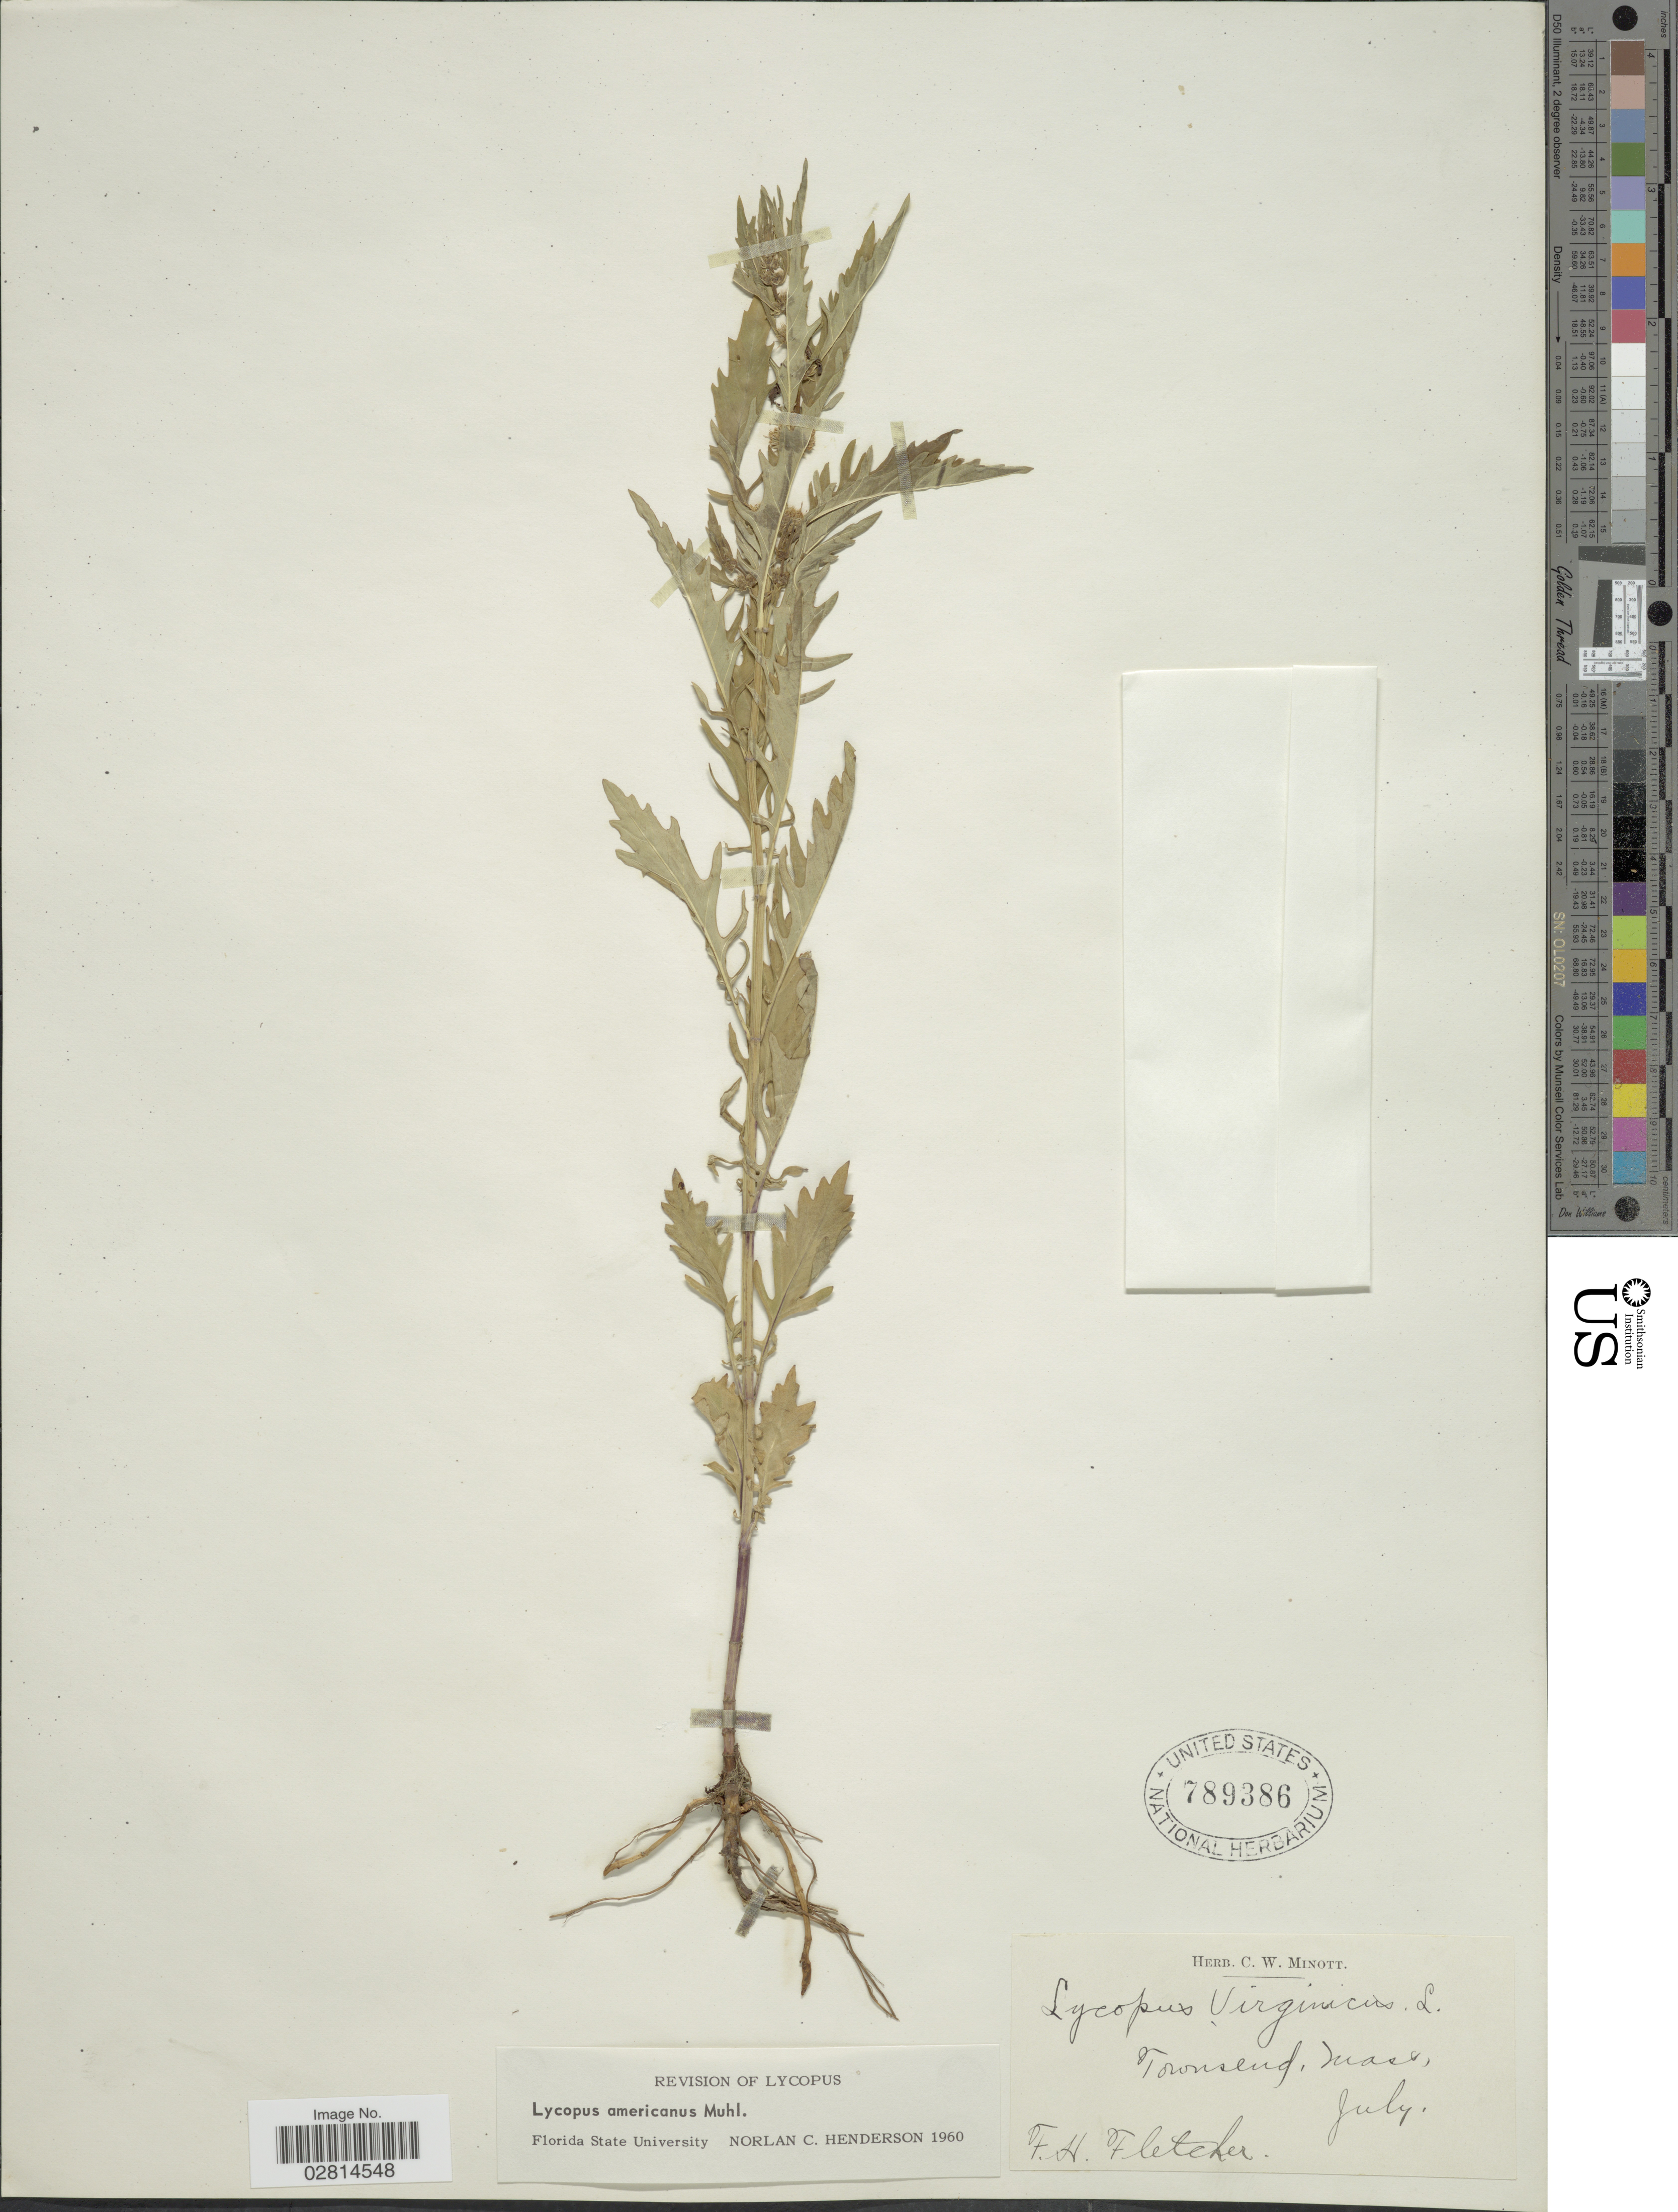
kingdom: Plantae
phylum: Tracheophyta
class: Magnoliopsida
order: Lamiales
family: Lamiaceae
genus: Lycopus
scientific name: Lycopus americanus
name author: Muhl. ex W.P.C. Barton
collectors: F. Fletcher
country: United States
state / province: Massachusetts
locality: Townsend.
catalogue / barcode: US 789386